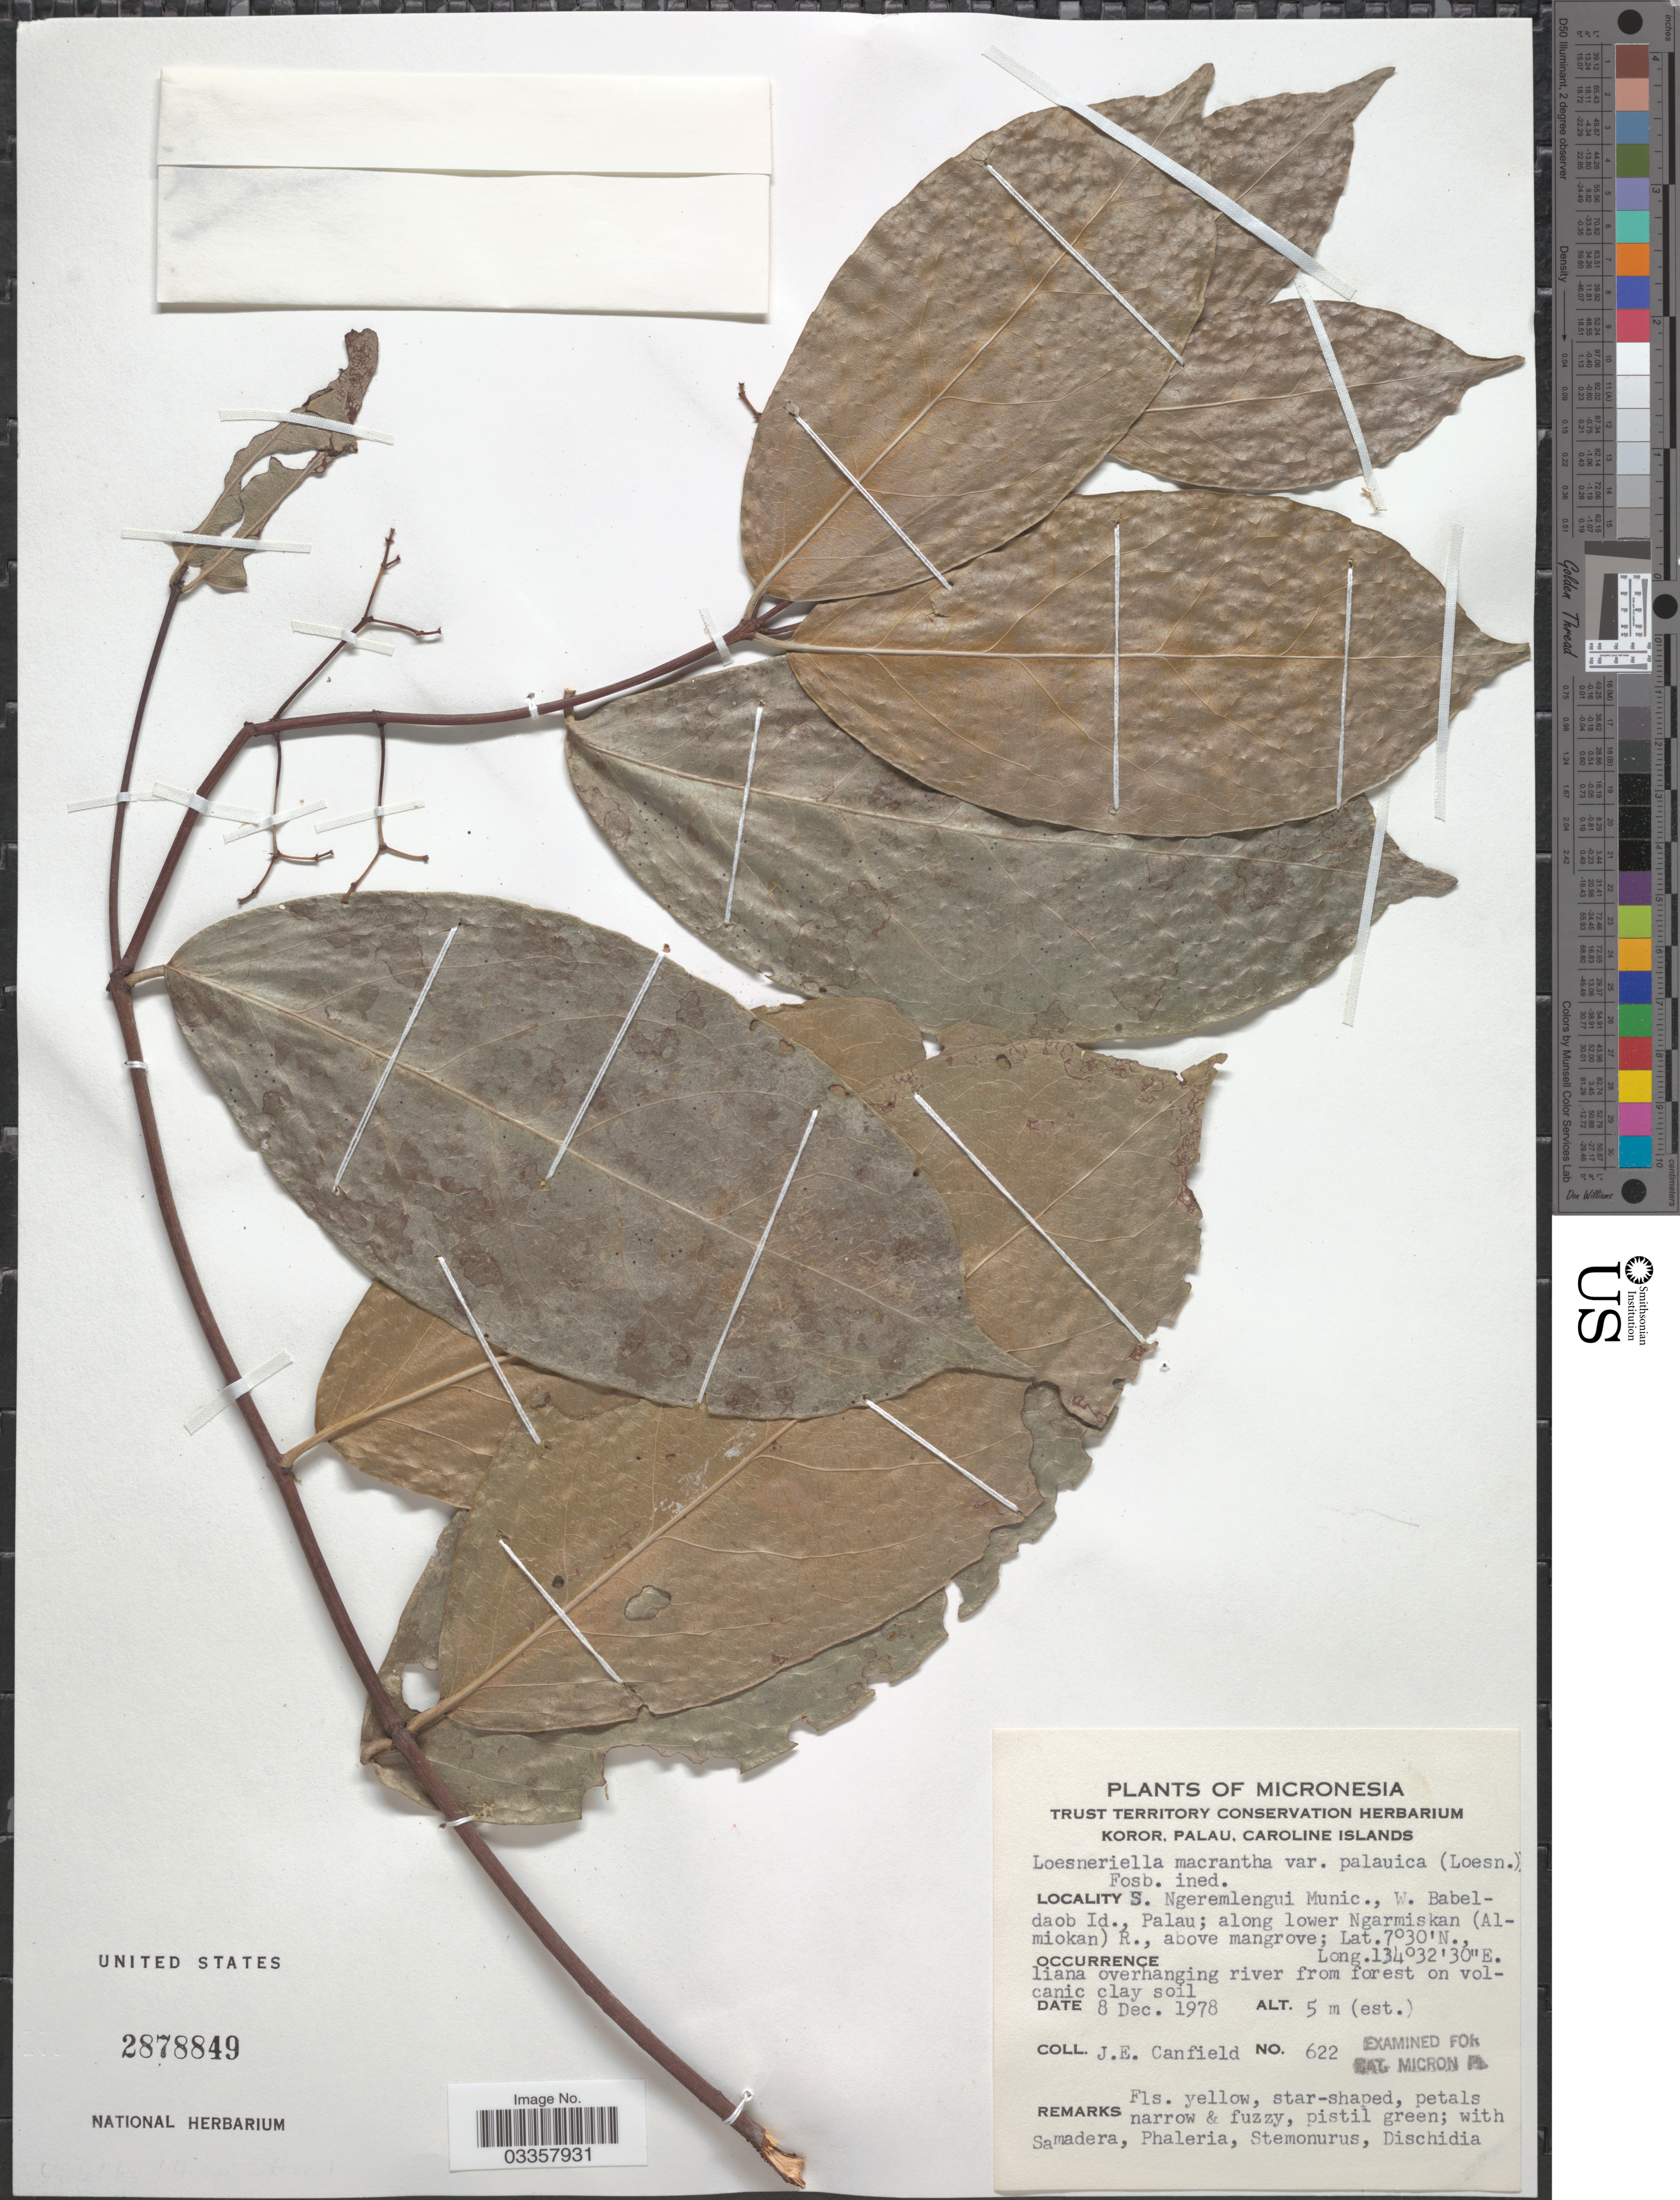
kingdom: Plantae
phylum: Tracheophyta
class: Magnoliopsida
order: Celastrales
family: Celastraceae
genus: Loeseneriella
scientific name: Loeseneriella macrantha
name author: (Korth.) A.C. Sm.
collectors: J. E. Canfield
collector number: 622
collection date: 1978-12-08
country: Palau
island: Babeldaob [Babelthuap]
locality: Micronesia. S. Ngeremlengui Munic., W. Babeldaob Id., Palau; along lower Ngarmiskan (Almiokan) R., above mangrove.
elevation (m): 5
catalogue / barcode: US 2878849